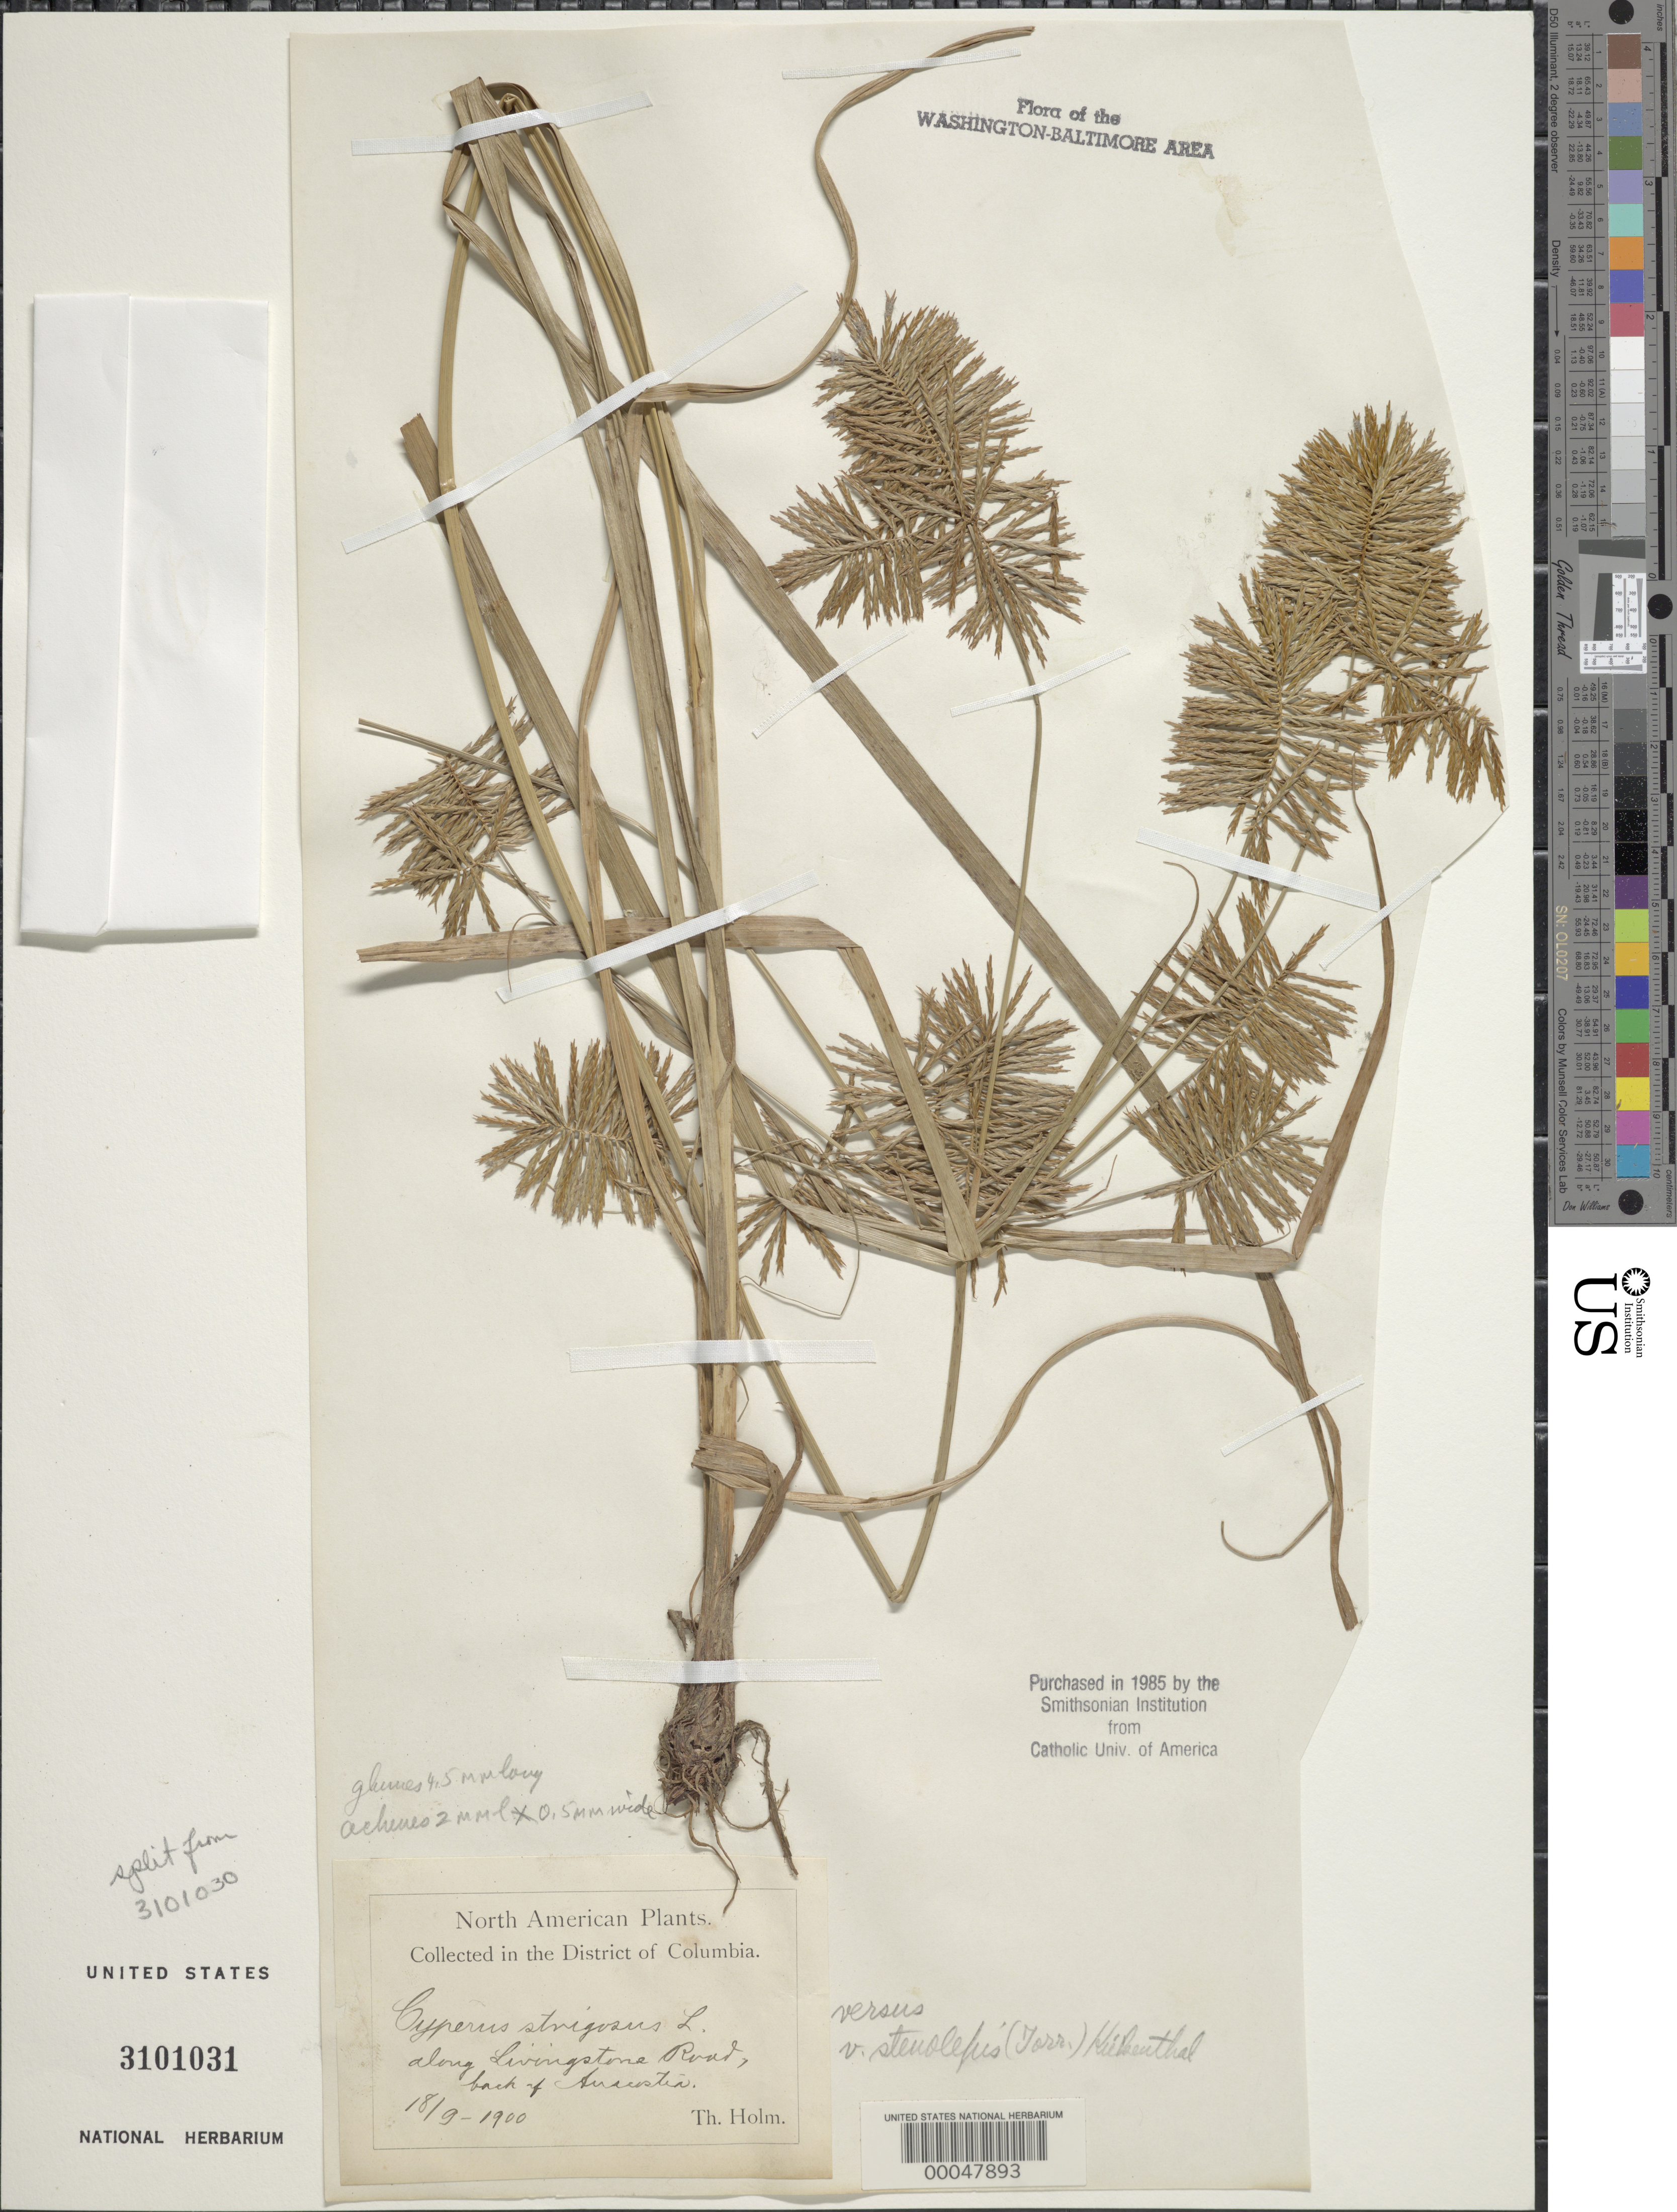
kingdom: Plantae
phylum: Tracheophyta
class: Liliopsida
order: Poales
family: Cyperaceae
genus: Cyperus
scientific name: Cyperus strigosus var. stenolepis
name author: (Torr.) Kük.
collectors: T. Holm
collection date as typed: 18 Sep 1900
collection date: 1900-09-18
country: United States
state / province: District of Columbia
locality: Along Livingston Rd., back of Anacostia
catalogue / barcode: US 3101031